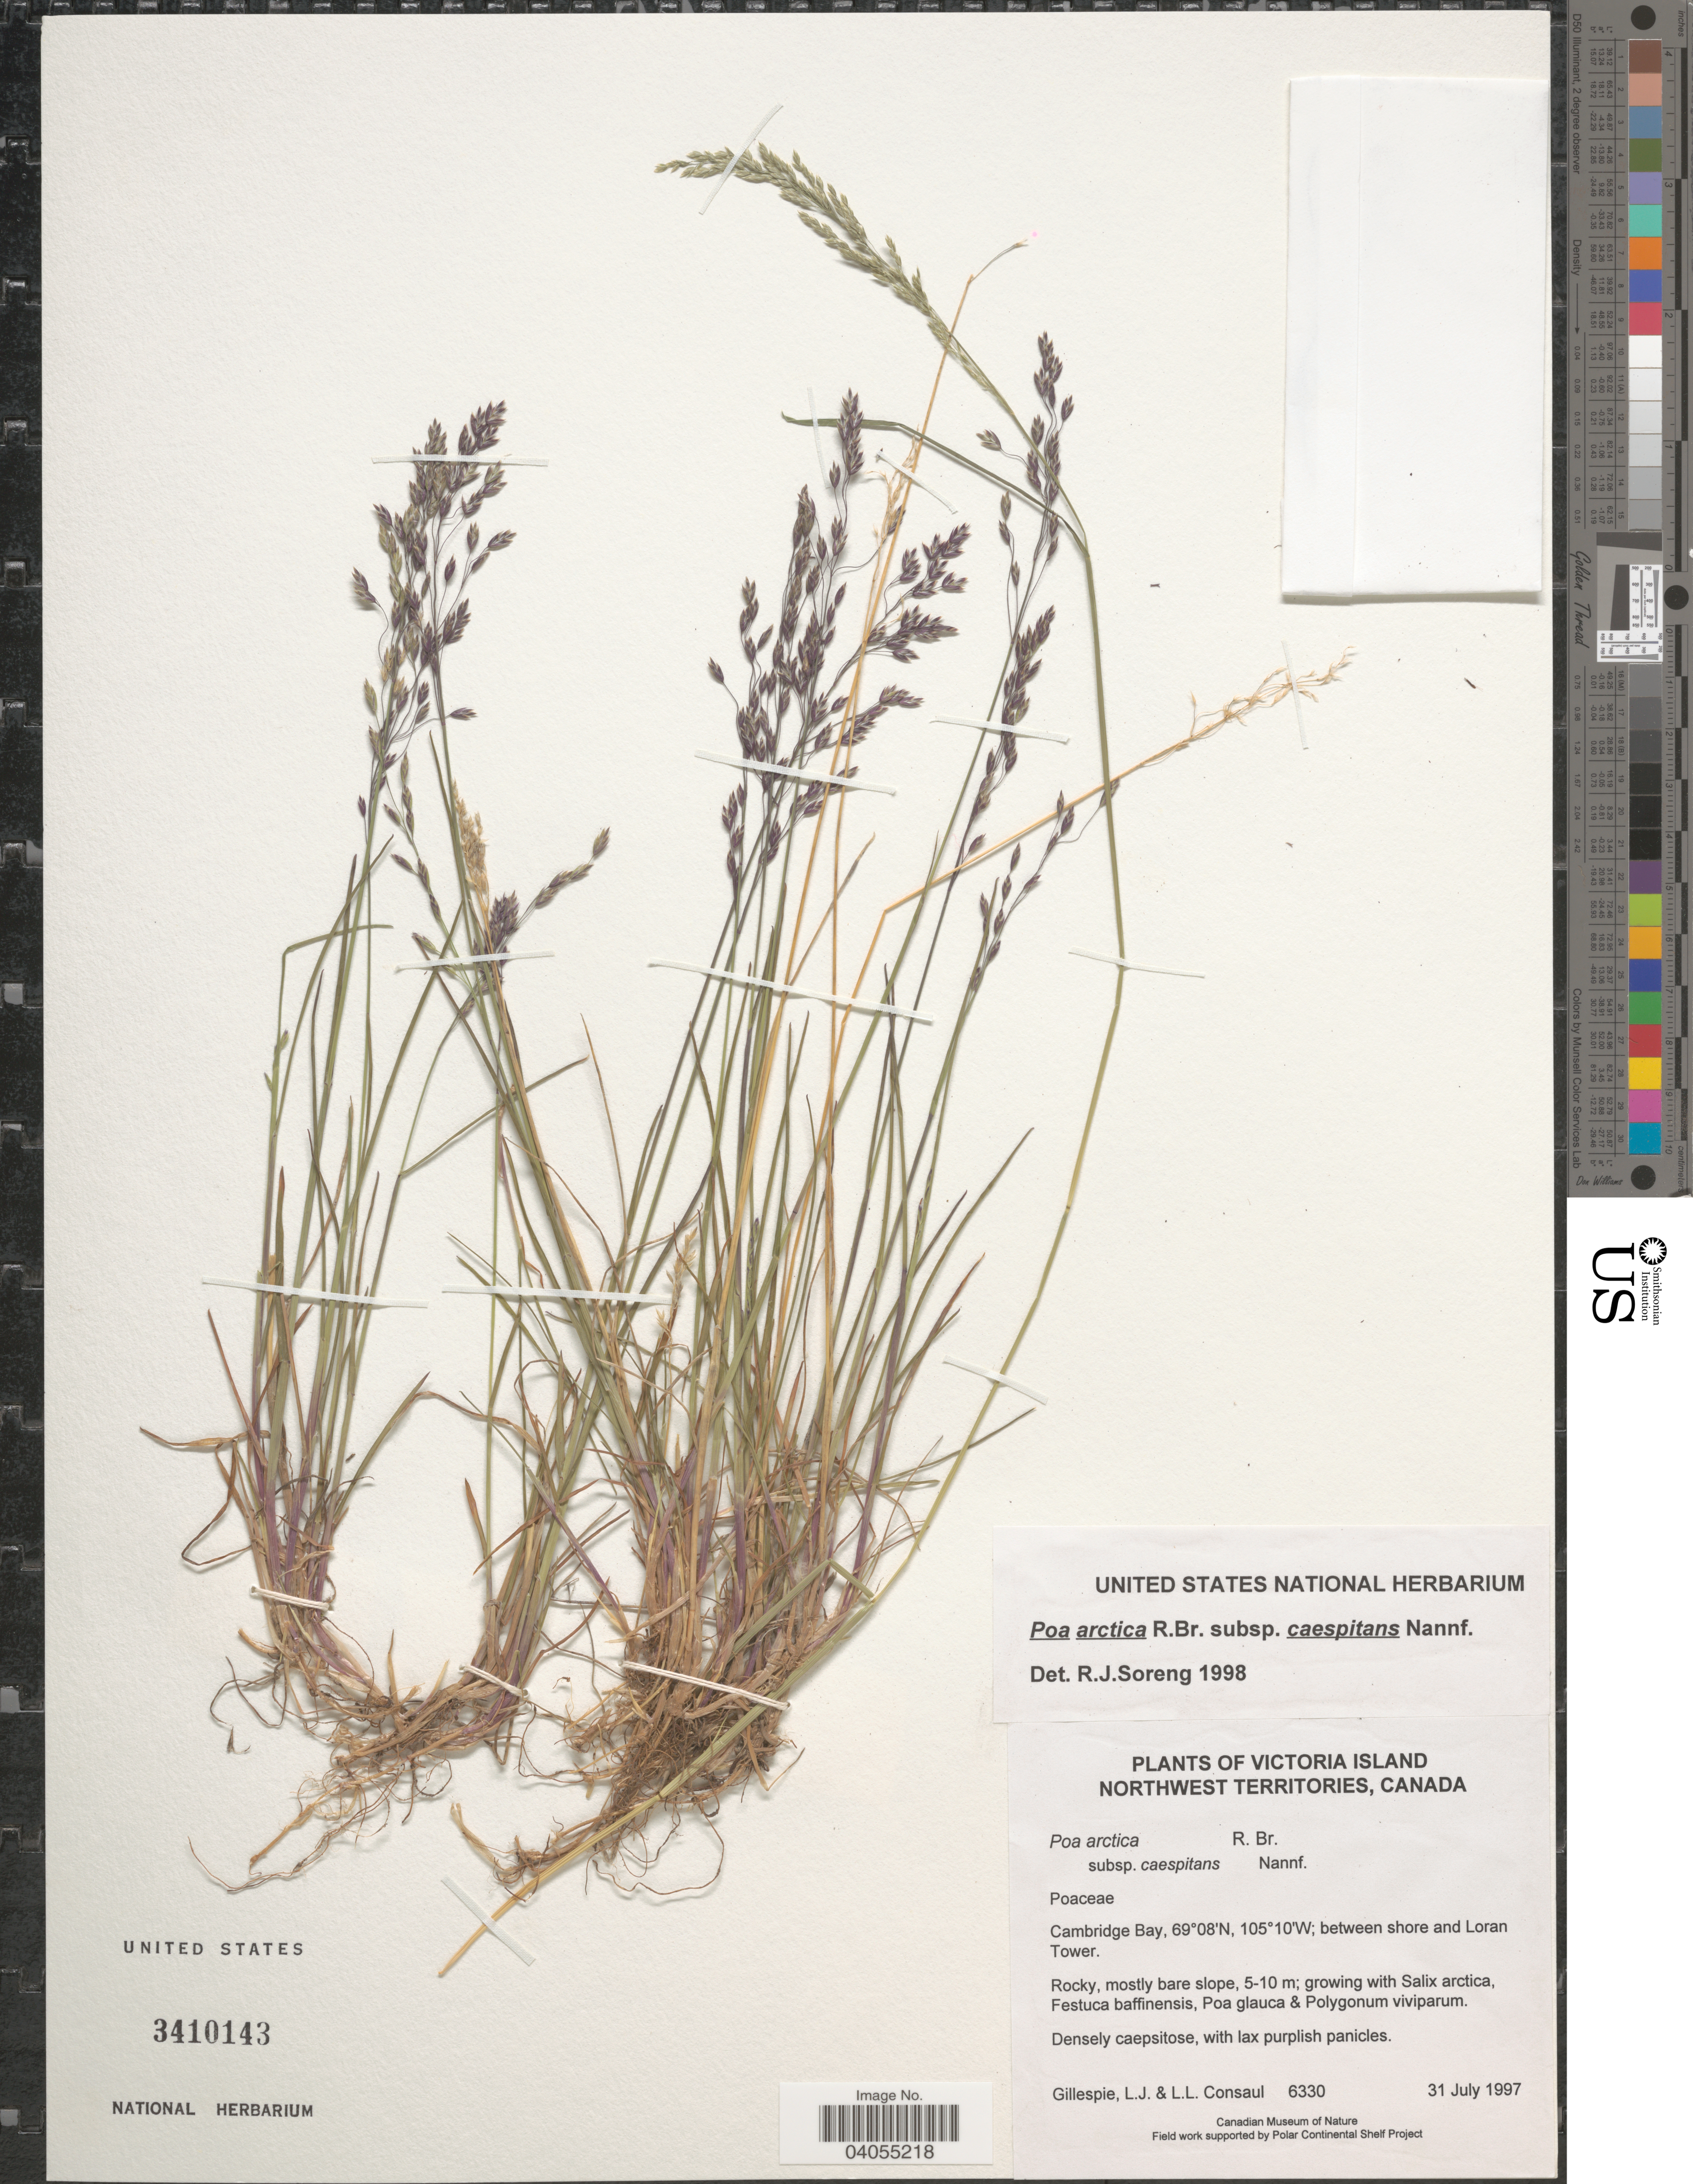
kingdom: Plantae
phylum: Tracheophyta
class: Liliopsida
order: Poales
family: Poaceae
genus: Poa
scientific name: Poa arctica subsp. caespitans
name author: Simmons ex Nannf.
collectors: L. Gillespie & L. Consaul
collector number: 6330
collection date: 1997-07-31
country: Canada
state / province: Northwest Territories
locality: Victoria Island. Cambridge Bay, between shore and Loran Tower.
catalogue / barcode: US 3410143